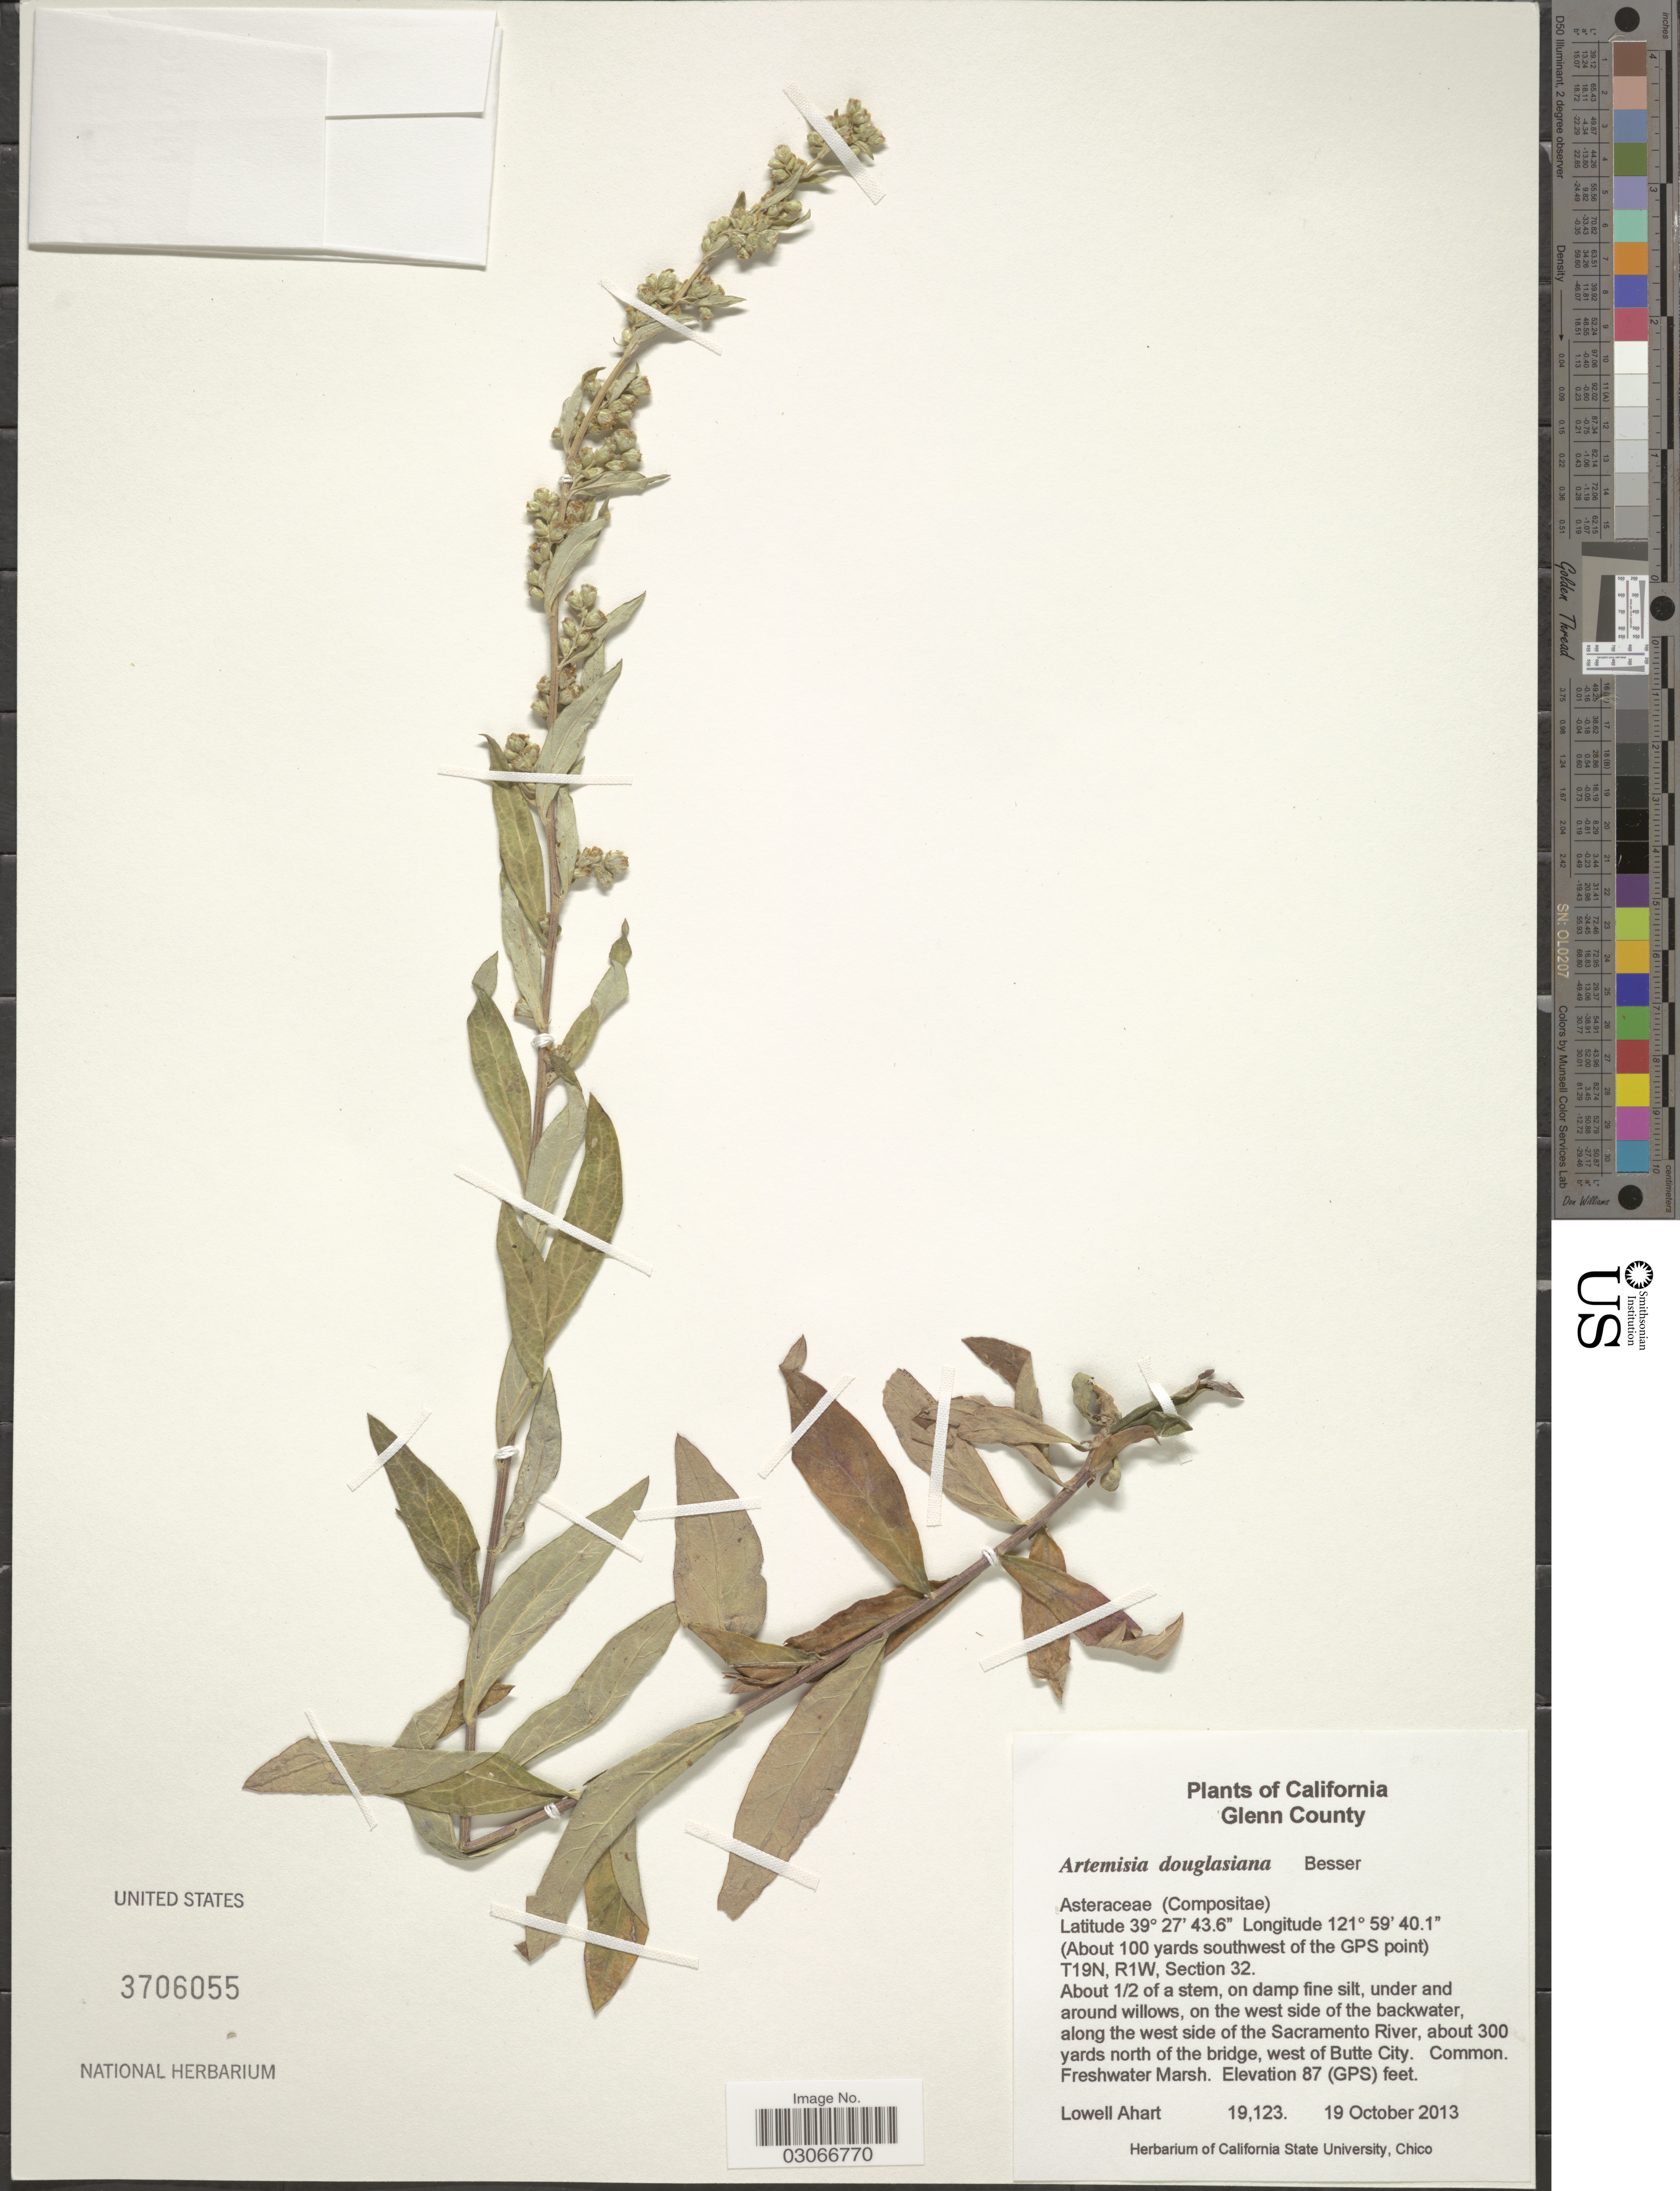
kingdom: Plantae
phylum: Tracheophyta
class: Magnoliopsida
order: Asterales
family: Asteraceae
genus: Artemisia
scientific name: Artemisia douglasiana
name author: Besser ex Hook.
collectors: L. Ahart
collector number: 19123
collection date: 2013-10-19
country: United States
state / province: California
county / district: Glenn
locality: Glenn County. (About 100 yards southwest of the GPS point), T19N, R1W, Section 32. On the west side of the backwater, along the west side of the Sacramento River, about 300 yards north of the bridge, west of Butte City.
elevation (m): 27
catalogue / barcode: US 3706055